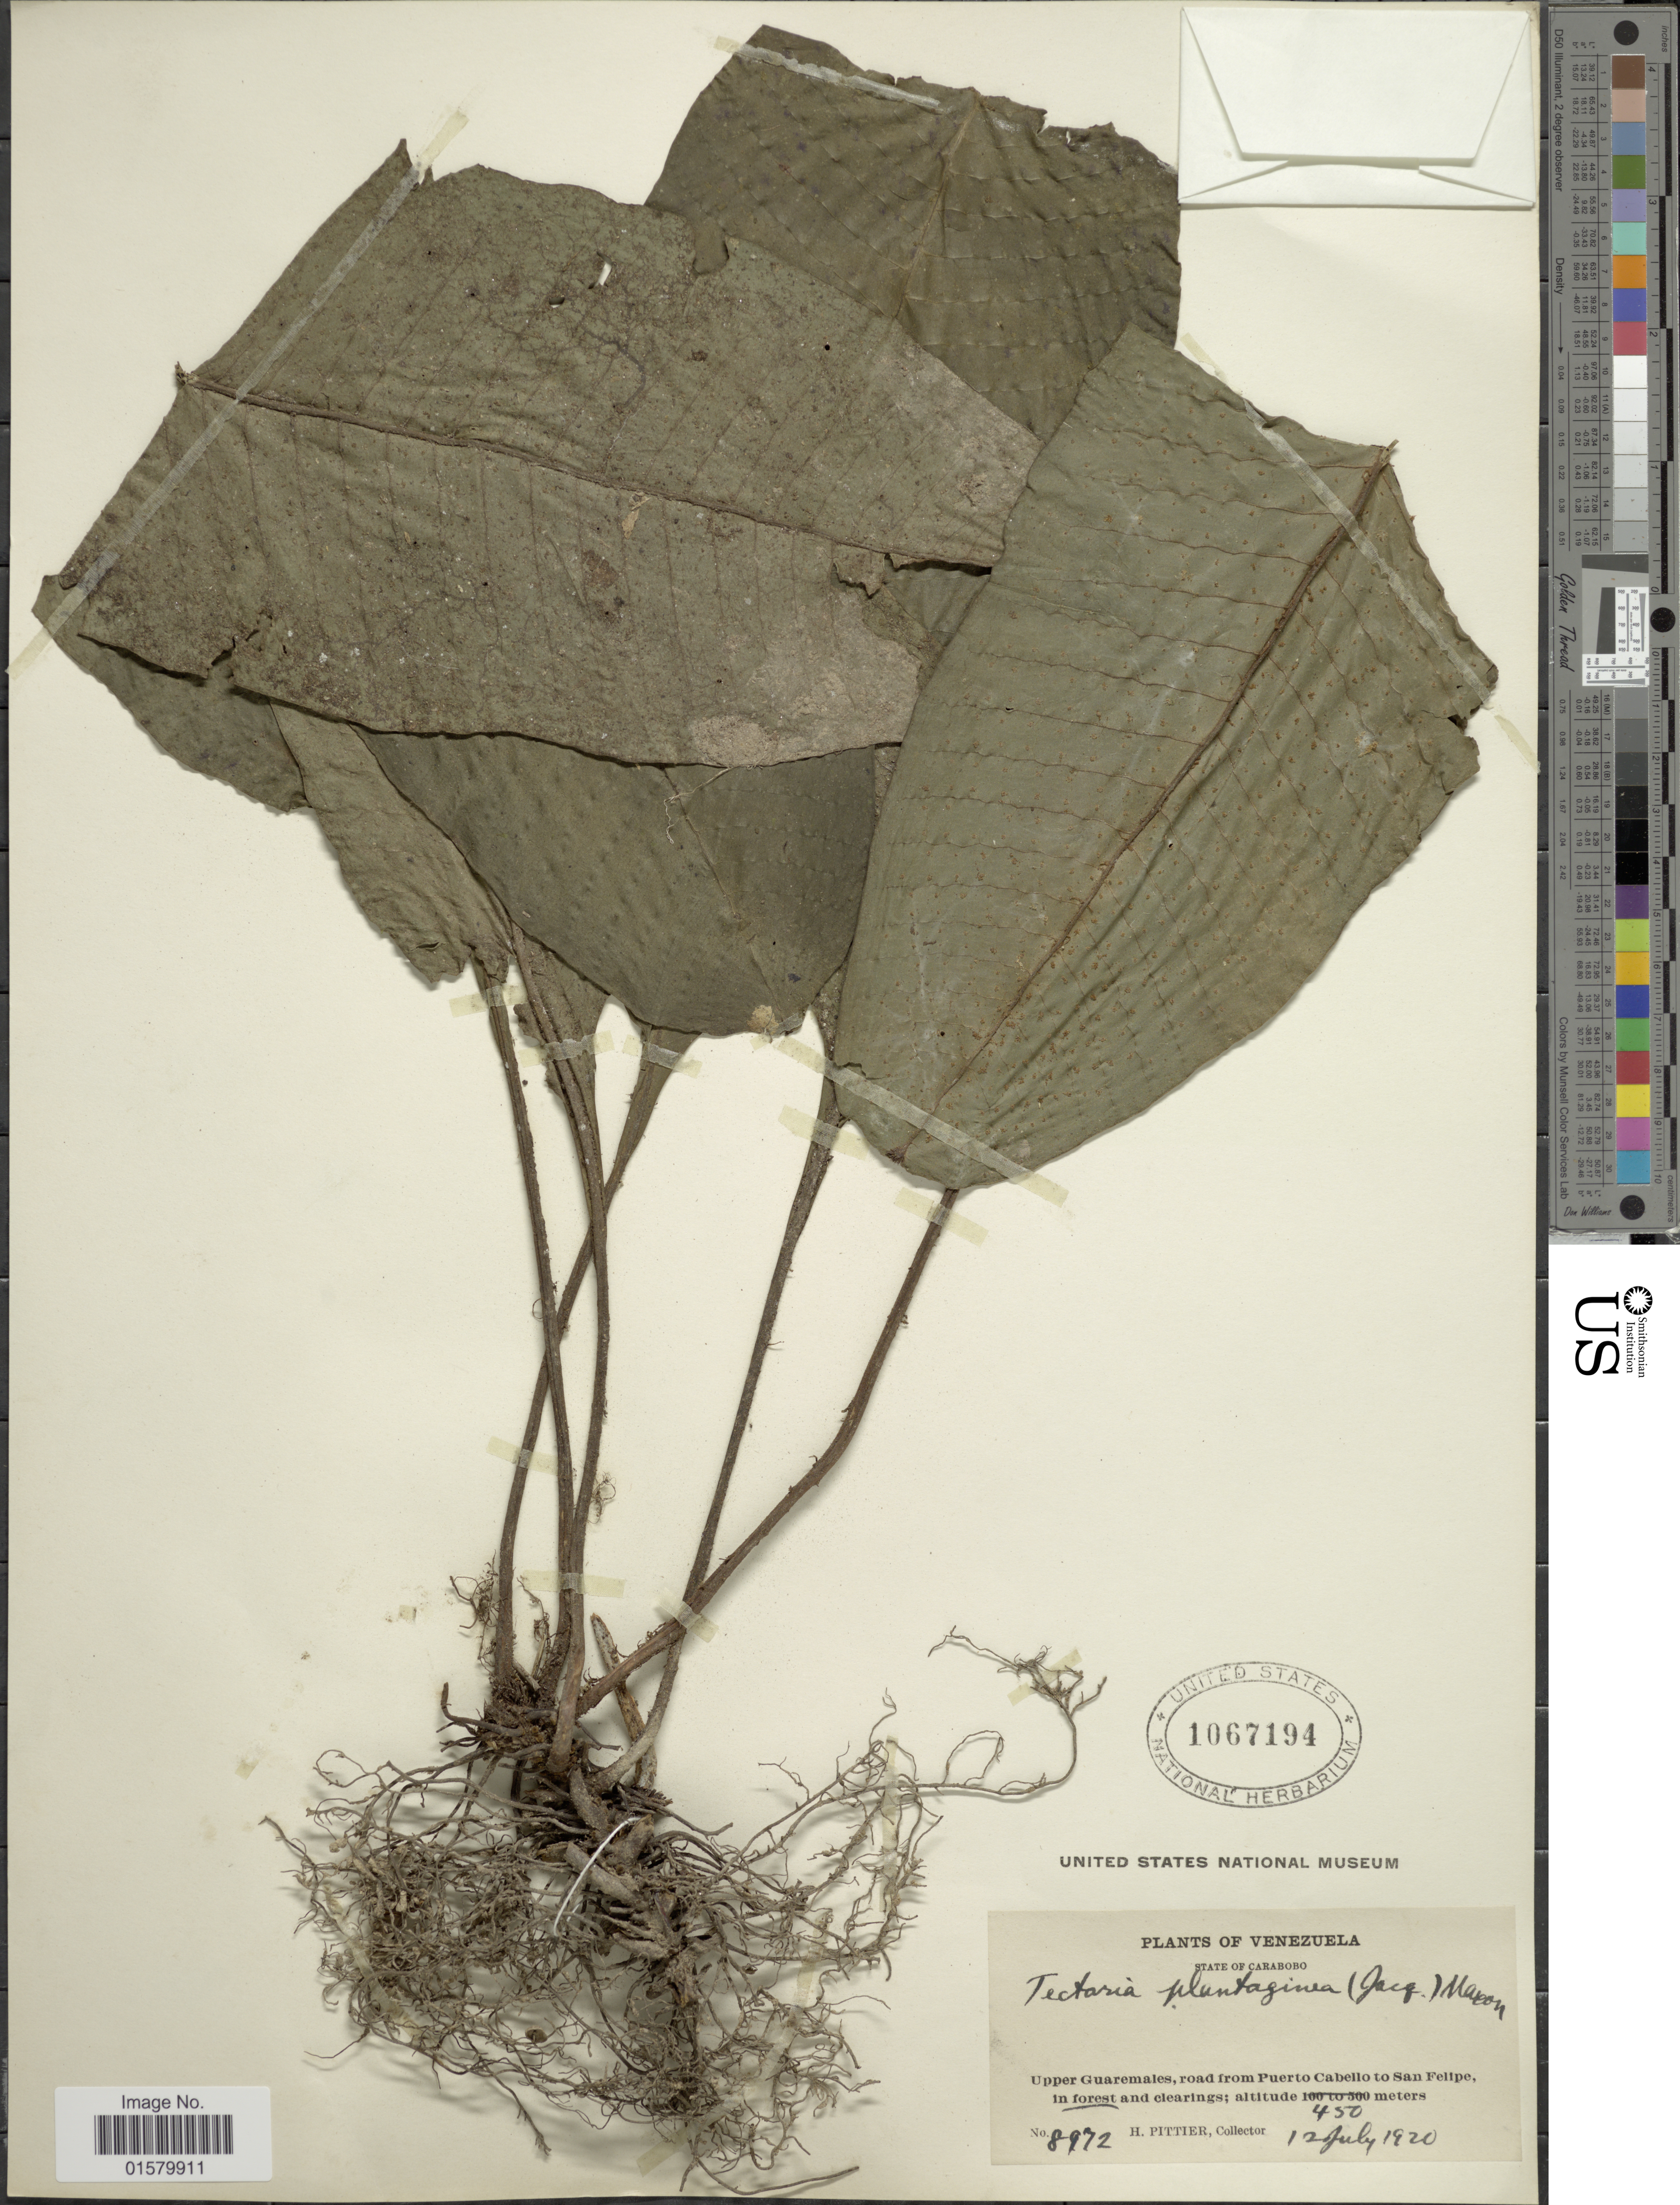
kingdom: Plantae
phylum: Tracheophyta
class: Polypodiopsida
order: Polypodiales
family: Tectariaceae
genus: Tectaria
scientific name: Tectaria plantaginea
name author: (Jacq.) Maxon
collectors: H. F. Pittier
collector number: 8972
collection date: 1920-07-12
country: Venezuela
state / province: Carabobo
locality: State of Carabobo, upper Guaremales, road from Puerto Cabello to San Felipe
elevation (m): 450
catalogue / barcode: US 1067194